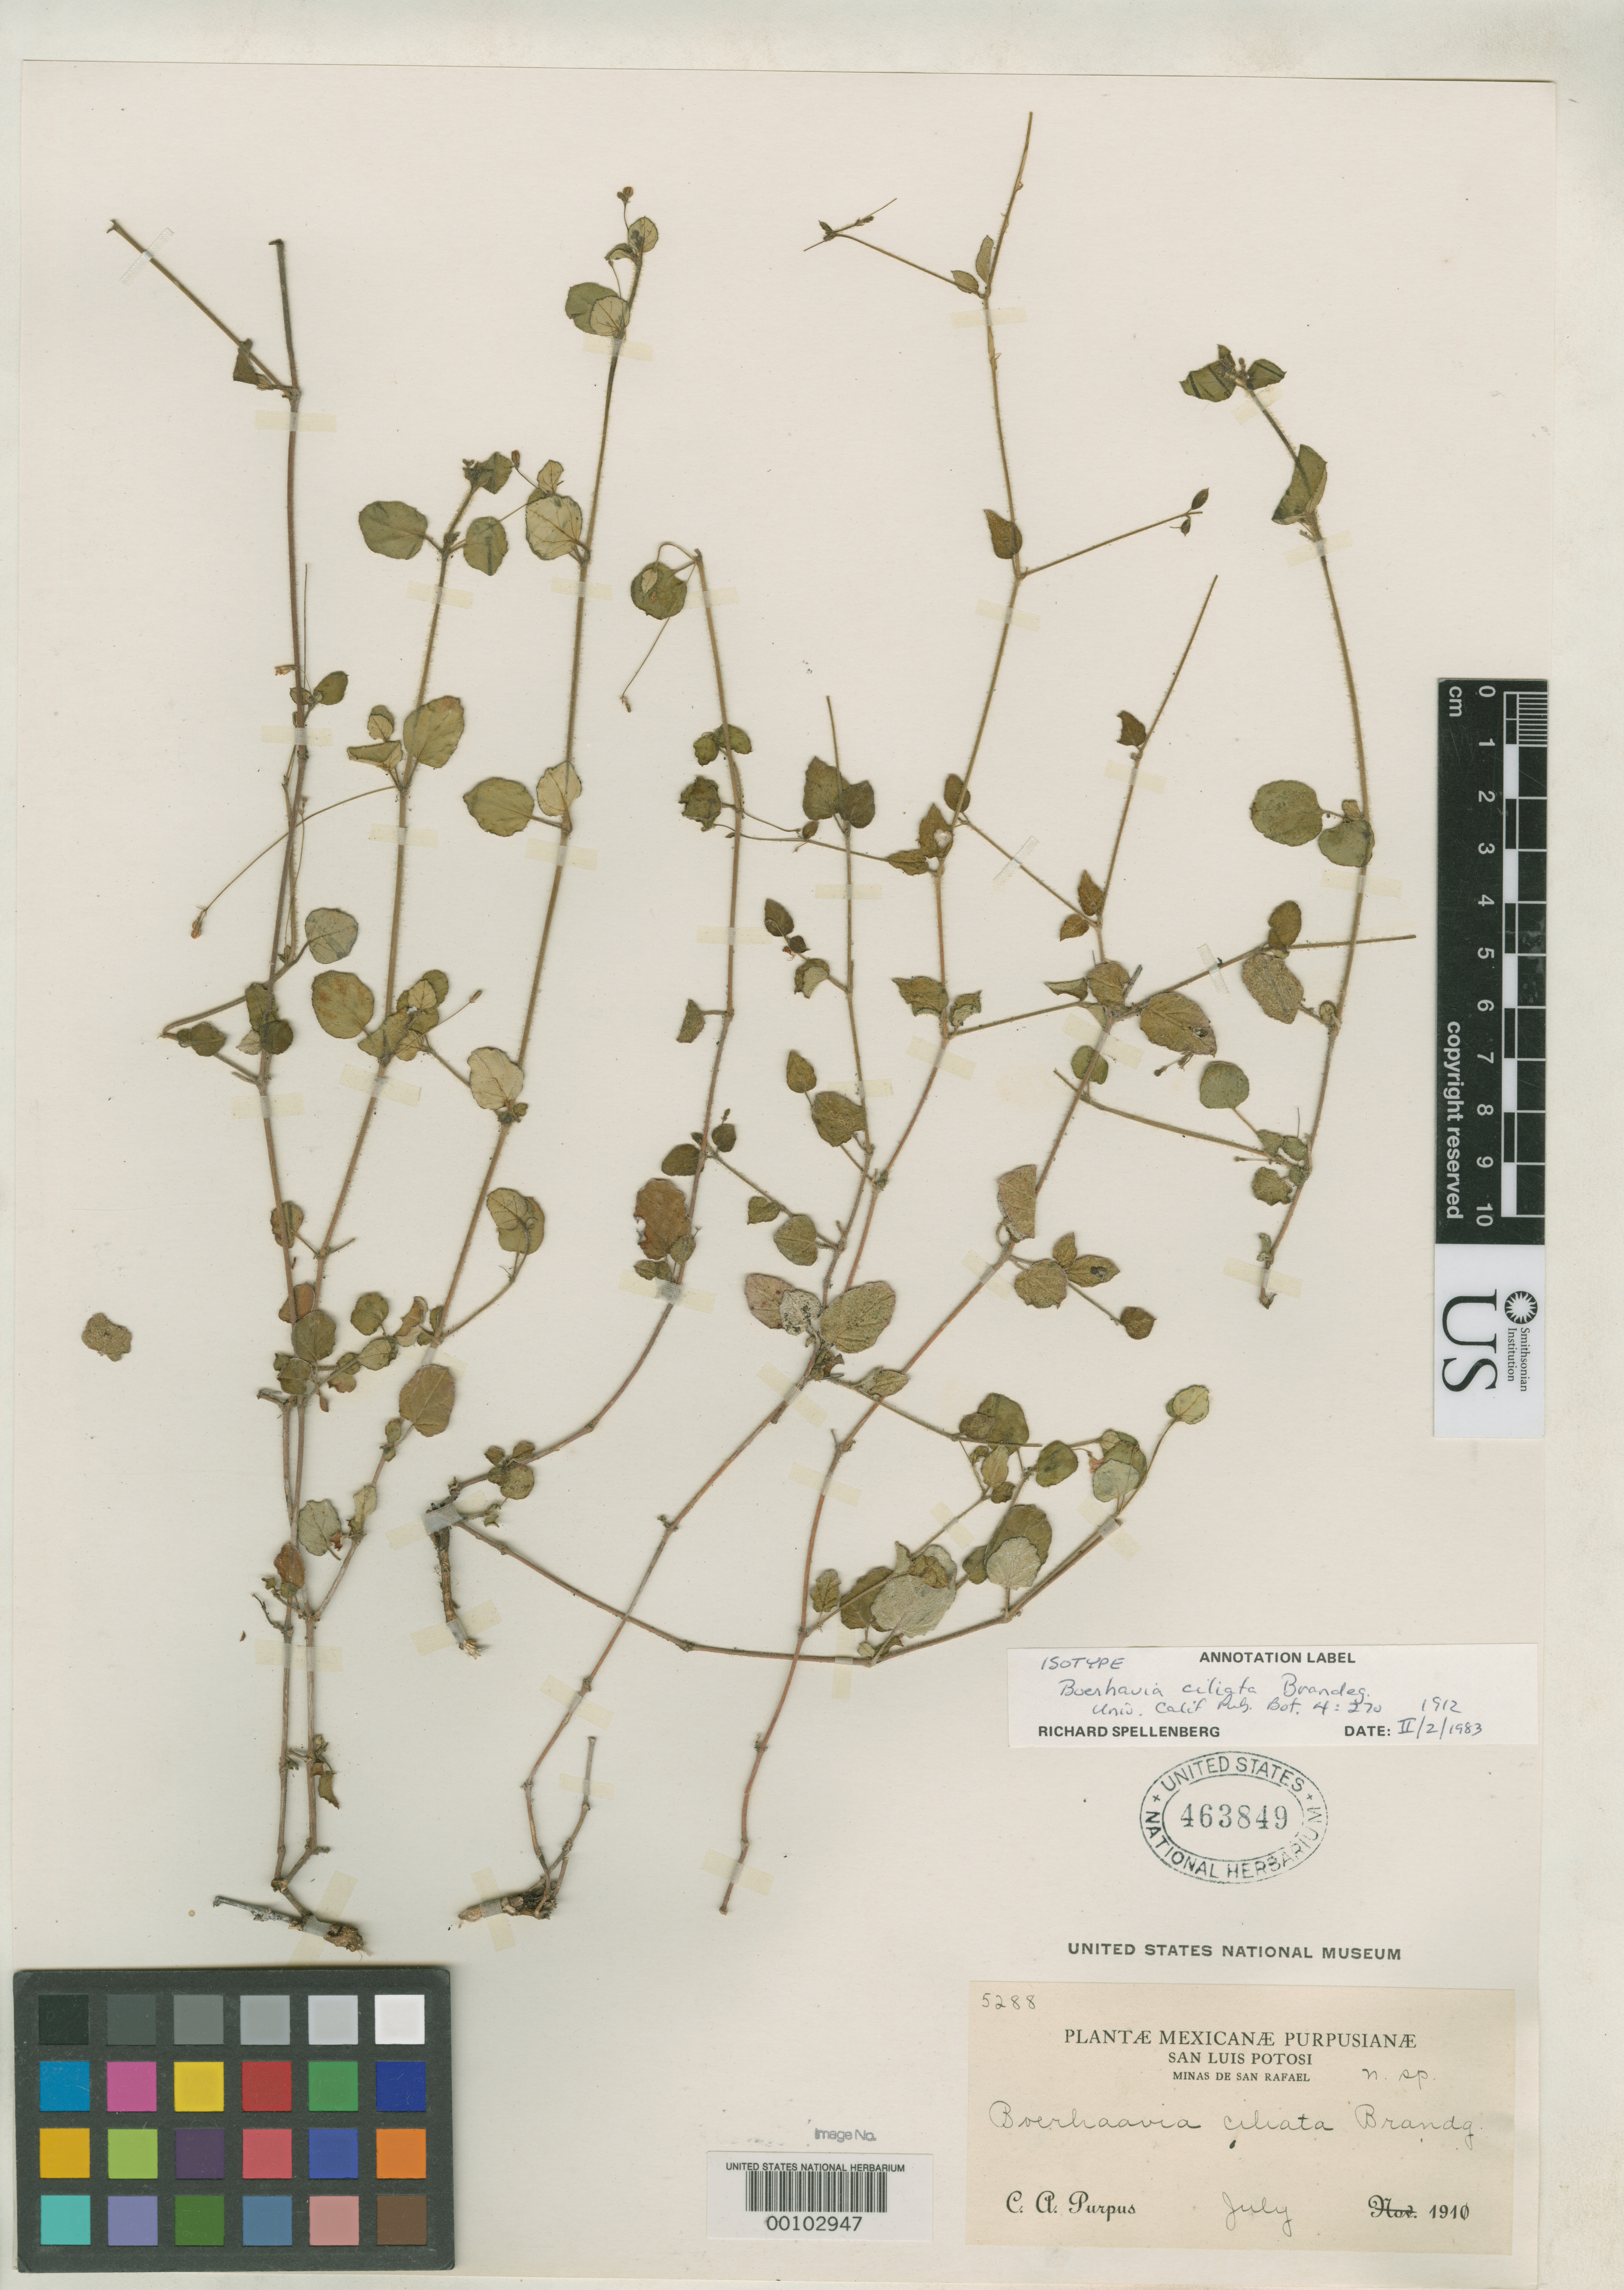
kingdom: Plantae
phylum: Tracheophyta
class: Magnoliopsida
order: Caryophyllales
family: Nyctaginaceae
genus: Boerhavia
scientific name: Boerhavia ciliata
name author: Brandegee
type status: Isotype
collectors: C. A. Purpus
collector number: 5288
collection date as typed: Jul 1911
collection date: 1911-07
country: Mexico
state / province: San Luis Potosi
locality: Minas de San Raphael.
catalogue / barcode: US 463849